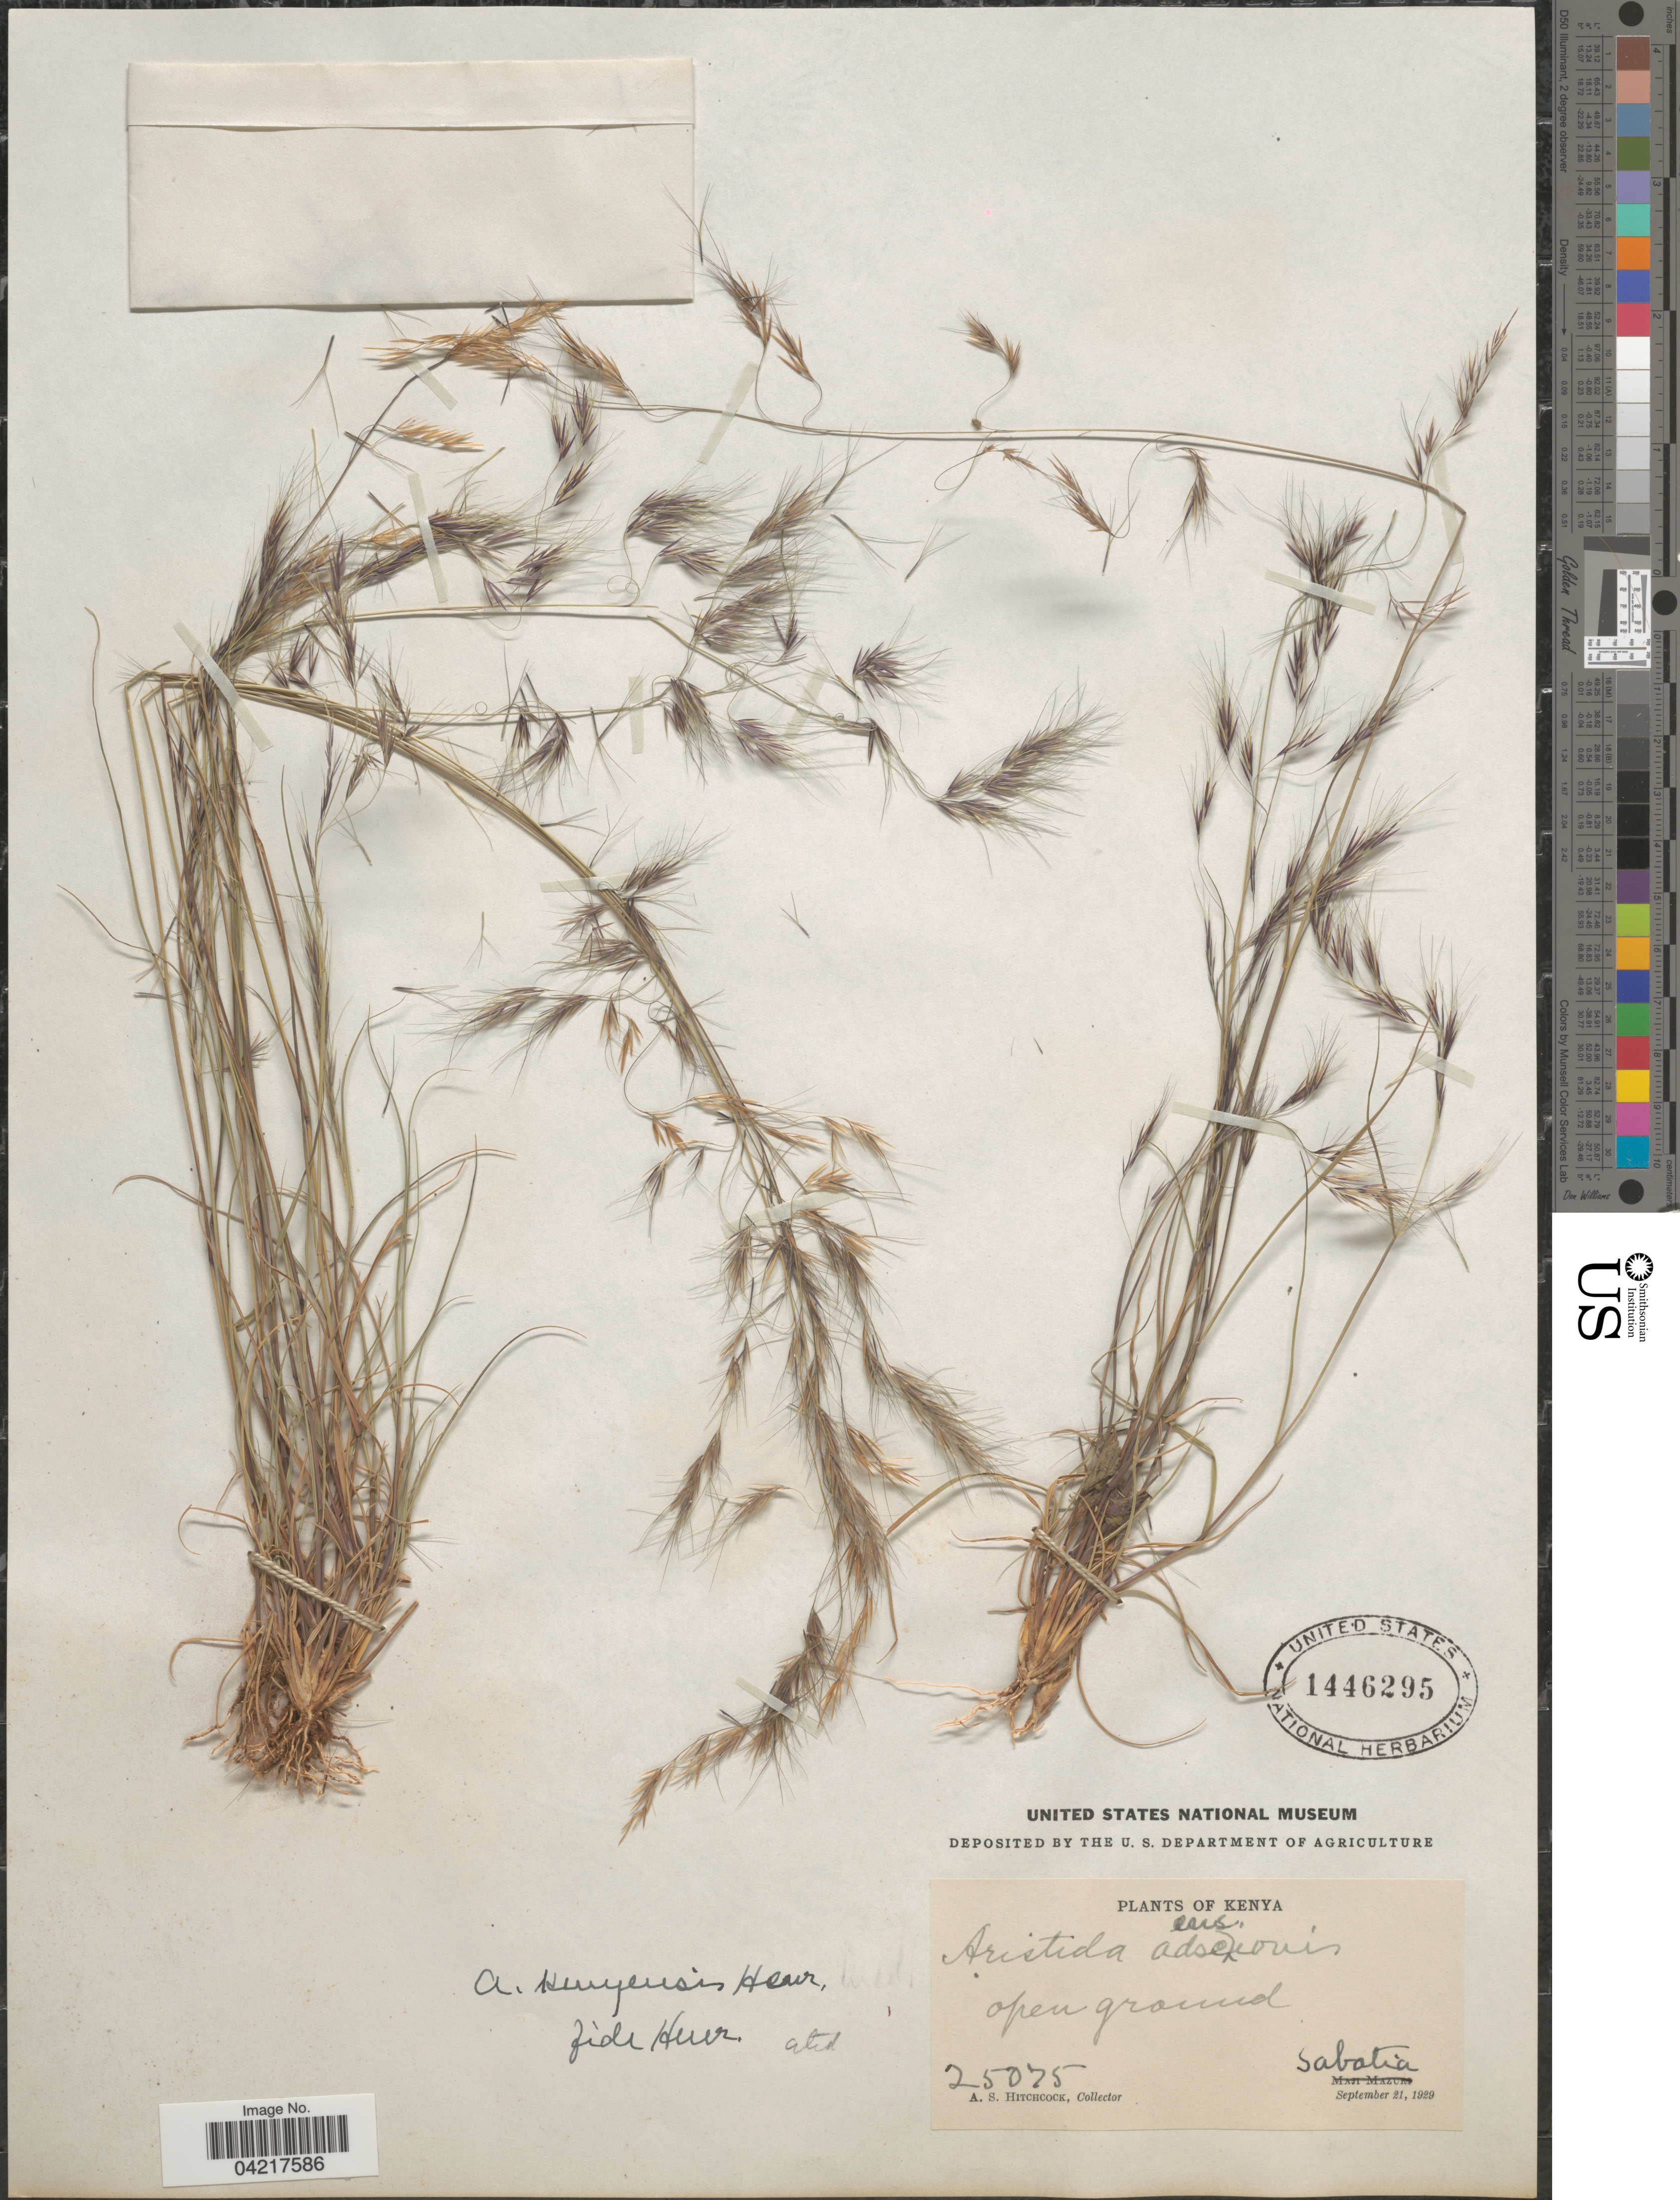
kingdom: Plantae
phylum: Tracheophyta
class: Liliopsida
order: Poales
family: Poaceae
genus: Aristida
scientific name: Aristida kenyensis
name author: Henr.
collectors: A. S. Hitchcock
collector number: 25075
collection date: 1929-09-21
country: Kenya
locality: Sabatia.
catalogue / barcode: US 1446295